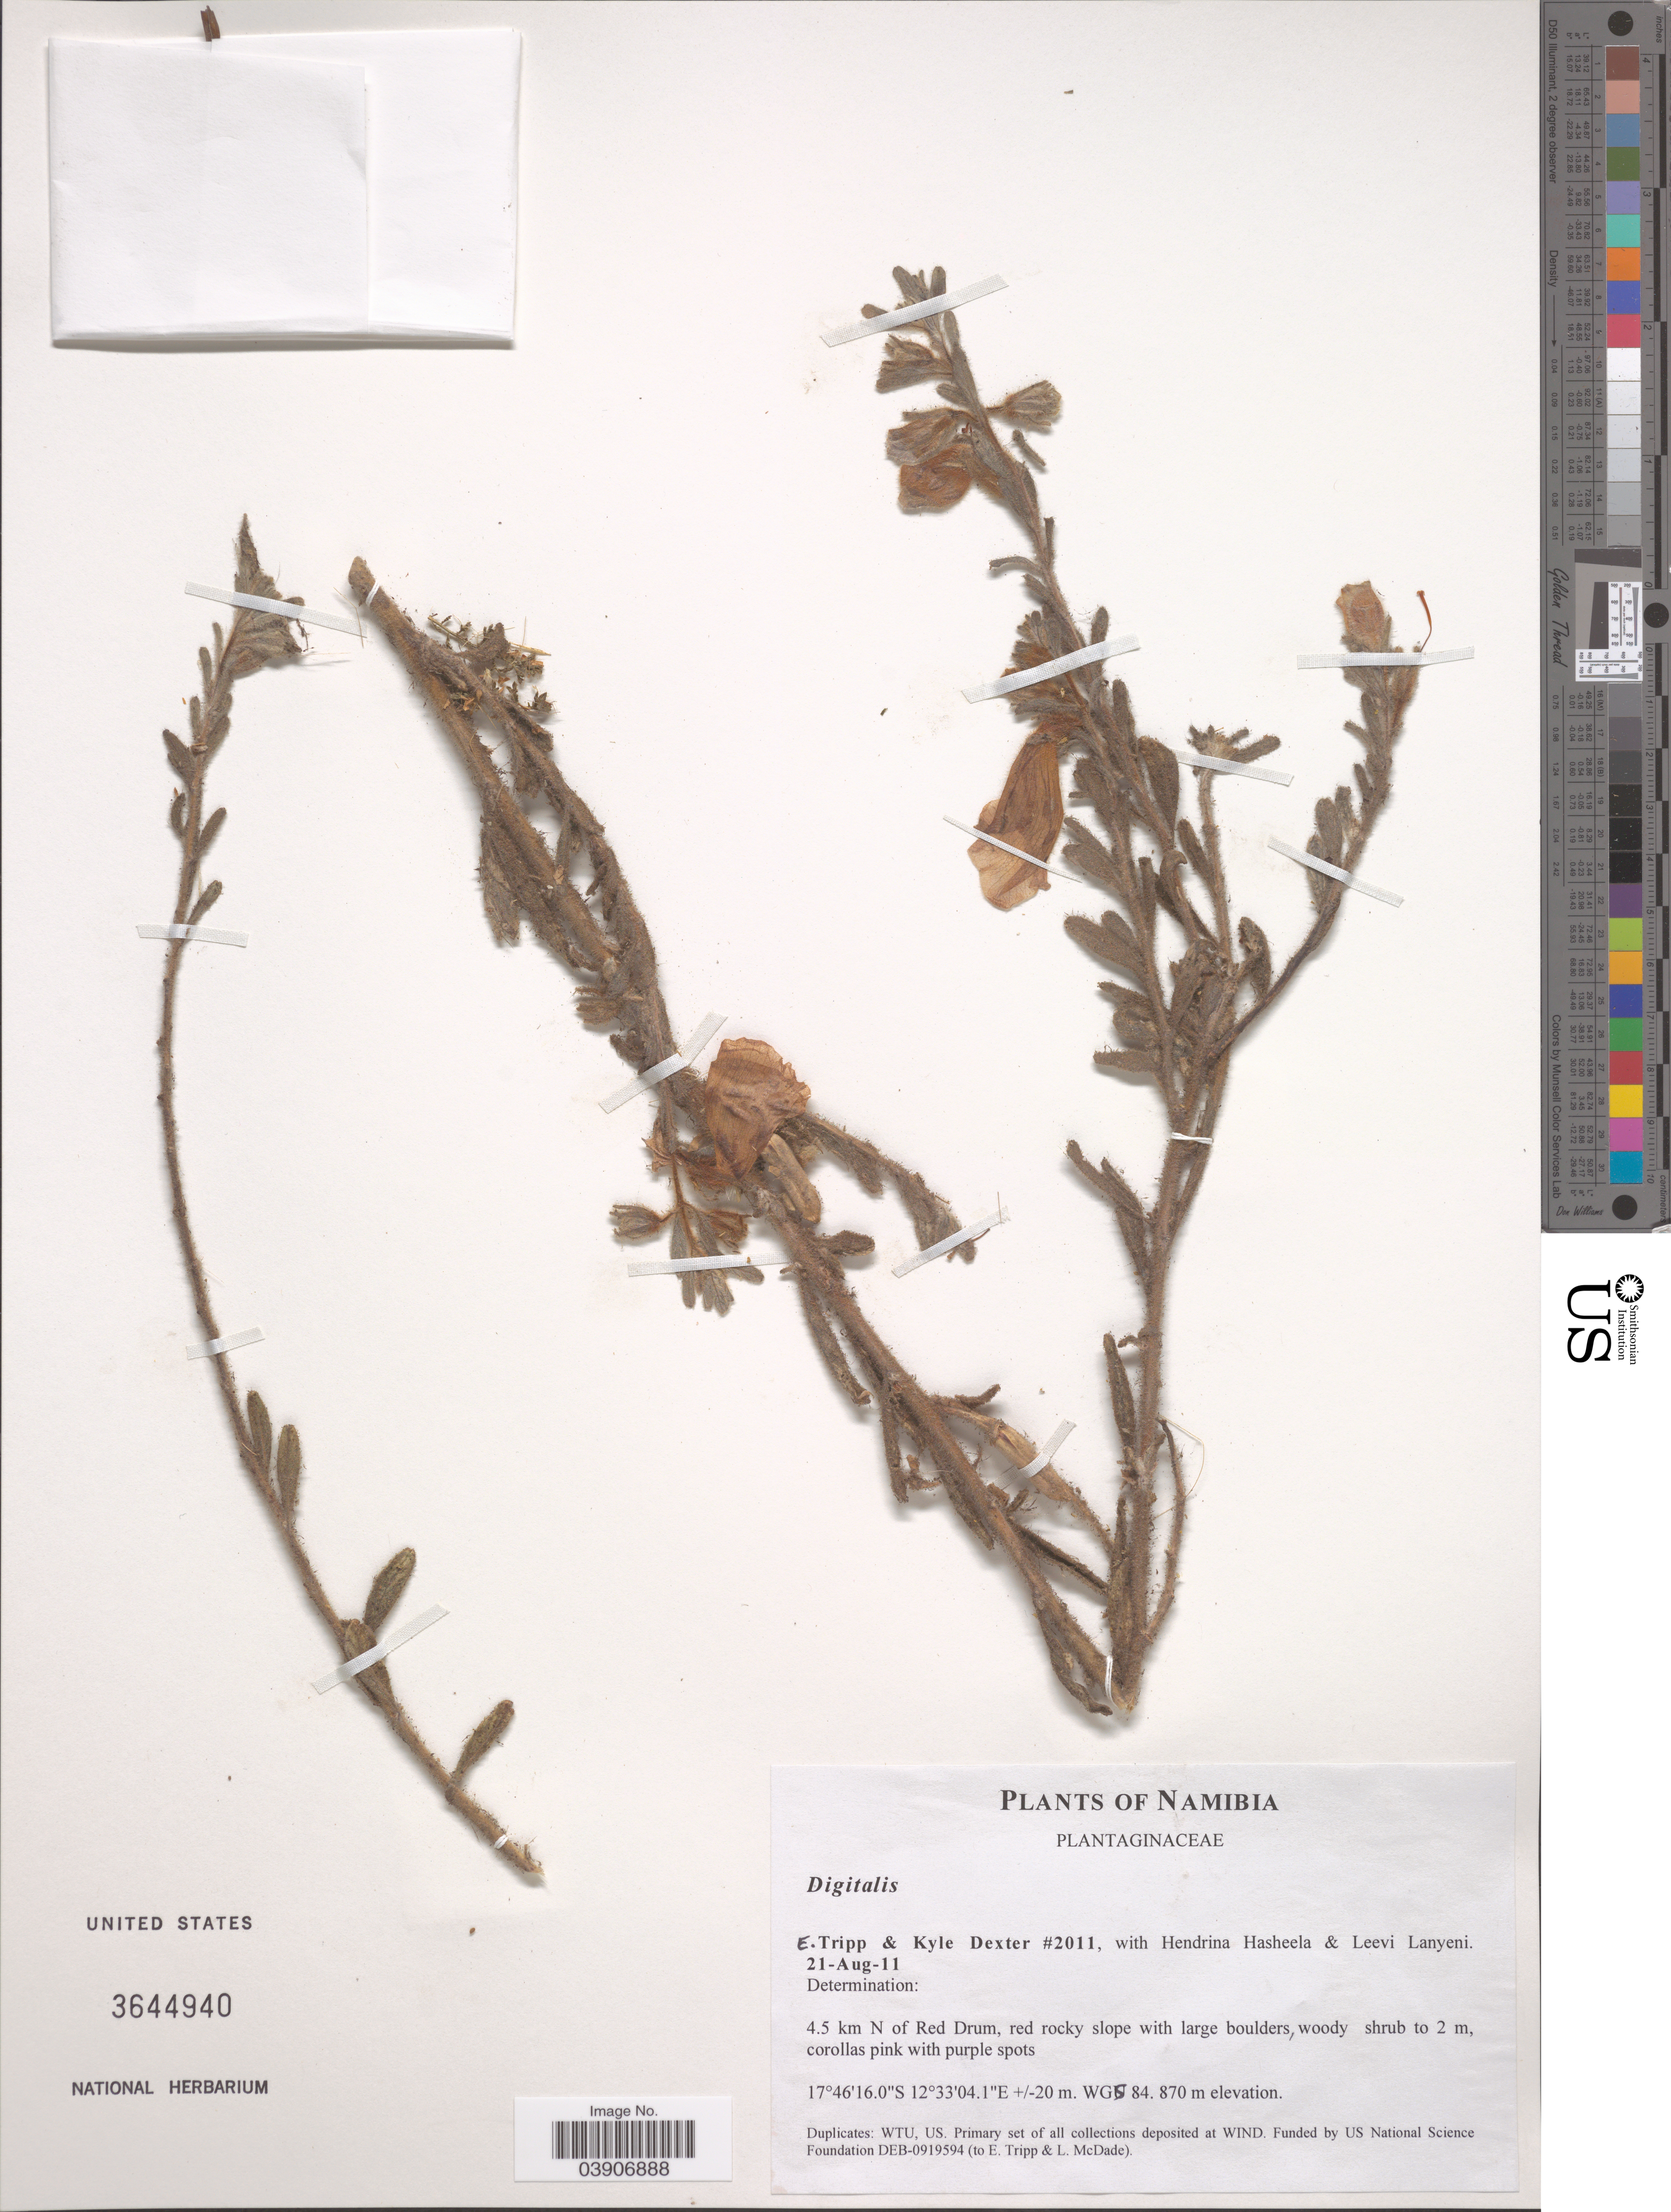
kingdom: Plantae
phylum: Tracheophyta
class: Magnoliopsida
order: Lamiales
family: Plantaginaceae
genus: Digitalis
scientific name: Digitalis sp.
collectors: E. Tripp, K. Dexter, H. Hasheela & L. Lanyeni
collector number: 2011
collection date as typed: Transcribed d/m/y: 21/8/11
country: Namibia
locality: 4.5 km N of Red Drum.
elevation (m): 870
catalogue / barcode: US 3644940